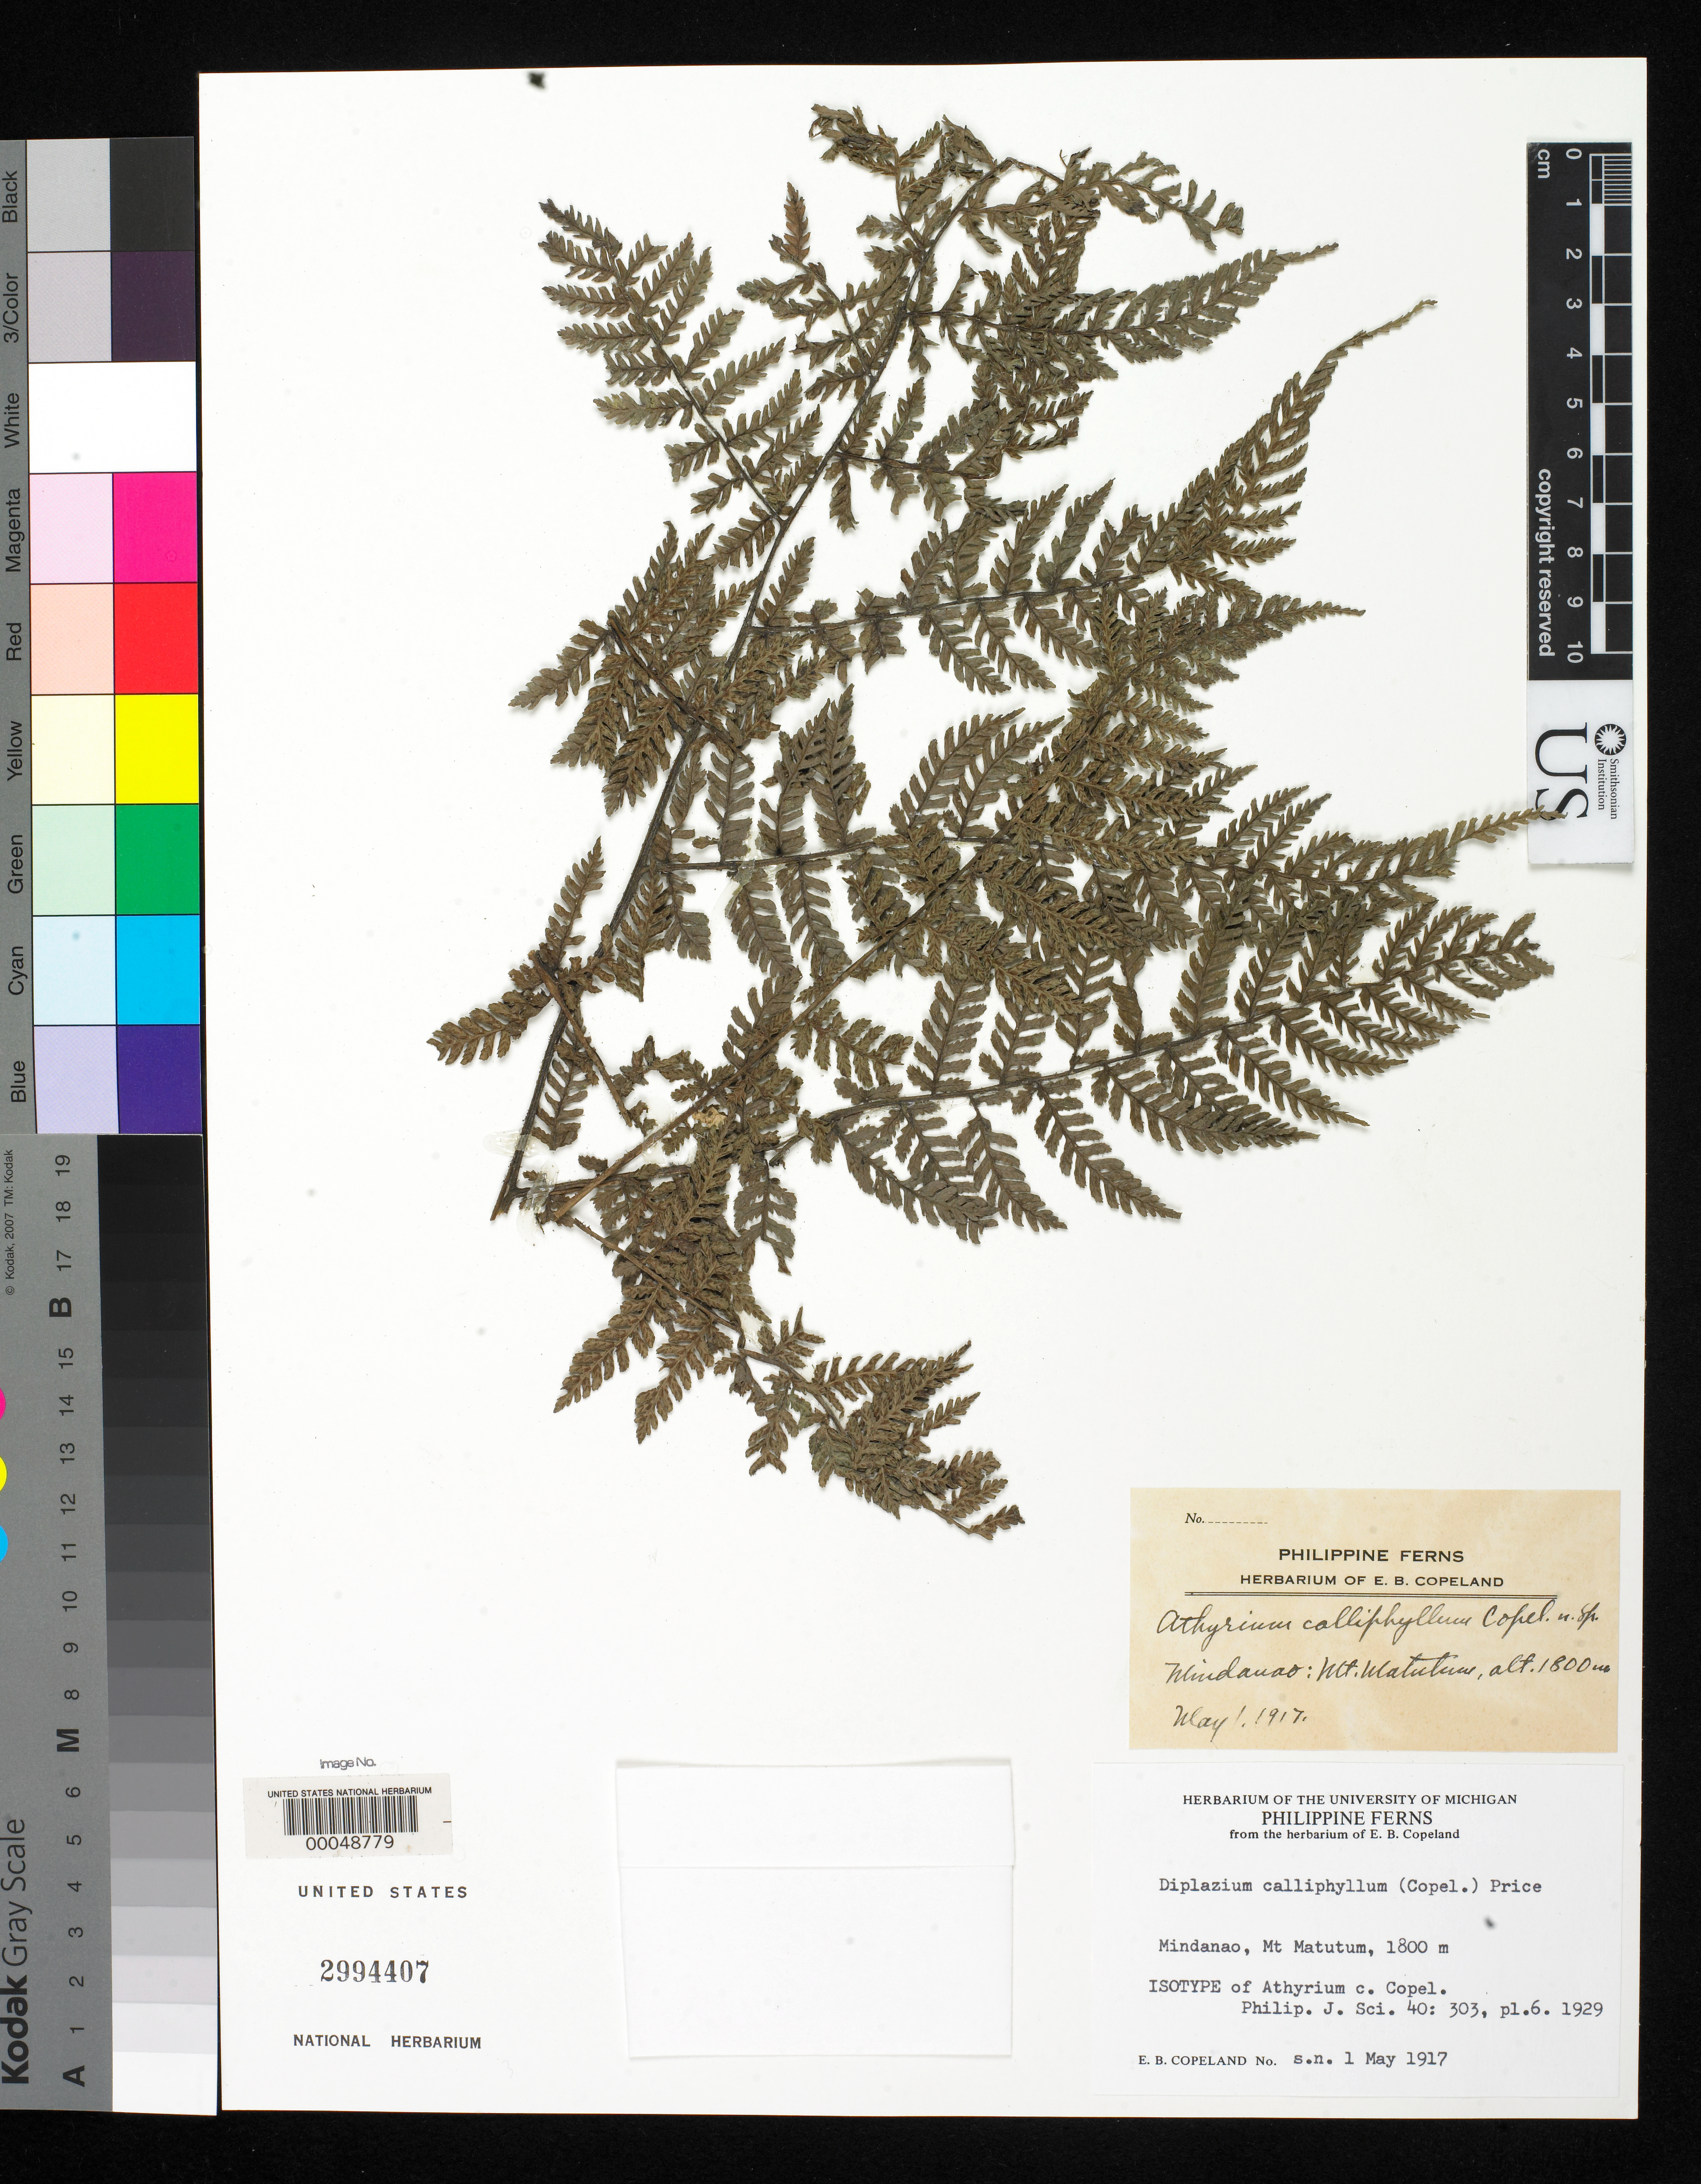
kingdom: Plantae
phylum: Tracheophyta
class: Polypodiopsida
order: Polypodiales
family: Athyriaceae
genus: Athyrium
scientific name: Athyrium calliphyllum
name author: Copel.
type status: Isotype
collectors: E. B. Copeland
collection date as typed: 01 May 1917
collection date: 1917-05-01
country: Philippines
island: Mindanao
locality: Mt. Matutum.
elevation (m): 1800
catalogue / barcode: US 2994407